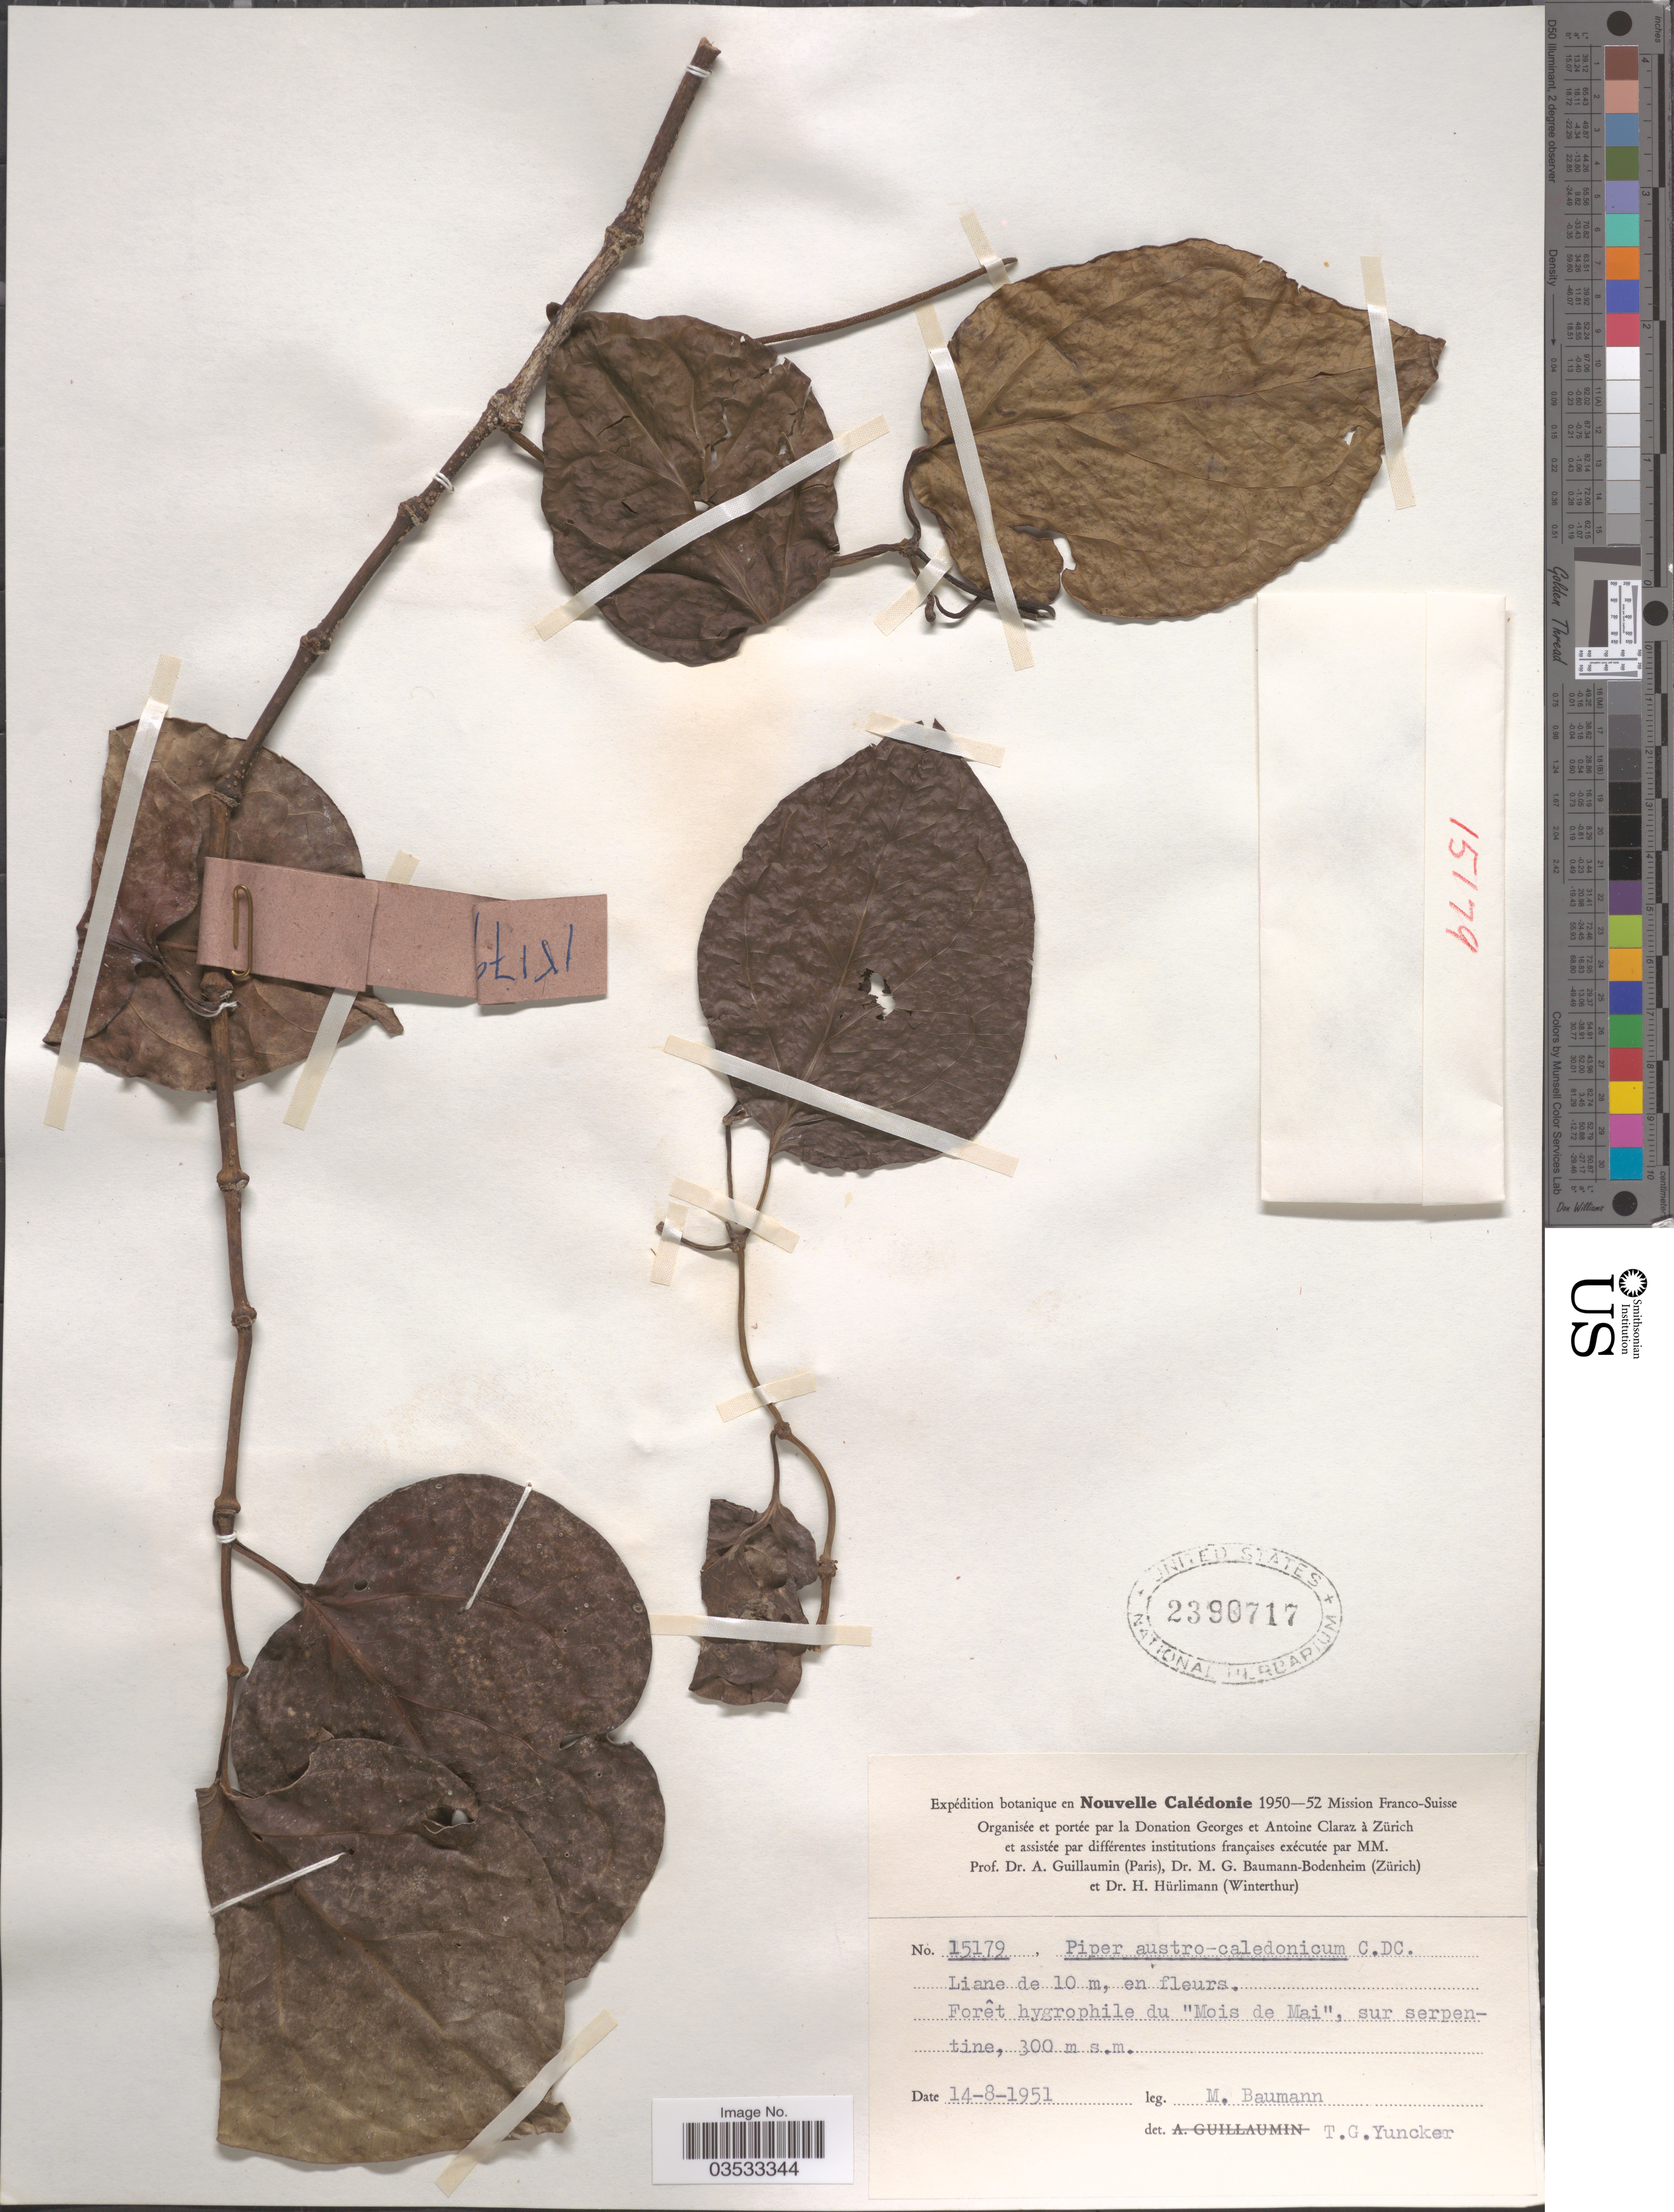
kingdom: Plantae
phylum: Tracheophyta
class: Magnoliopsida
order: Piperales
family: Piperaceae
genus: Piper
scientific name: Piper austrocaledonicum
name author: C. DC.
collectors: M. Baumann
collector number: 15179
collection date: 1951-08-14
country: New Caledonia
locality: Nouvelle Calédonie. Forêt hugrophile du "Mois de Mai".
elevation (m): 300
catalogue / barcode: US 2390717